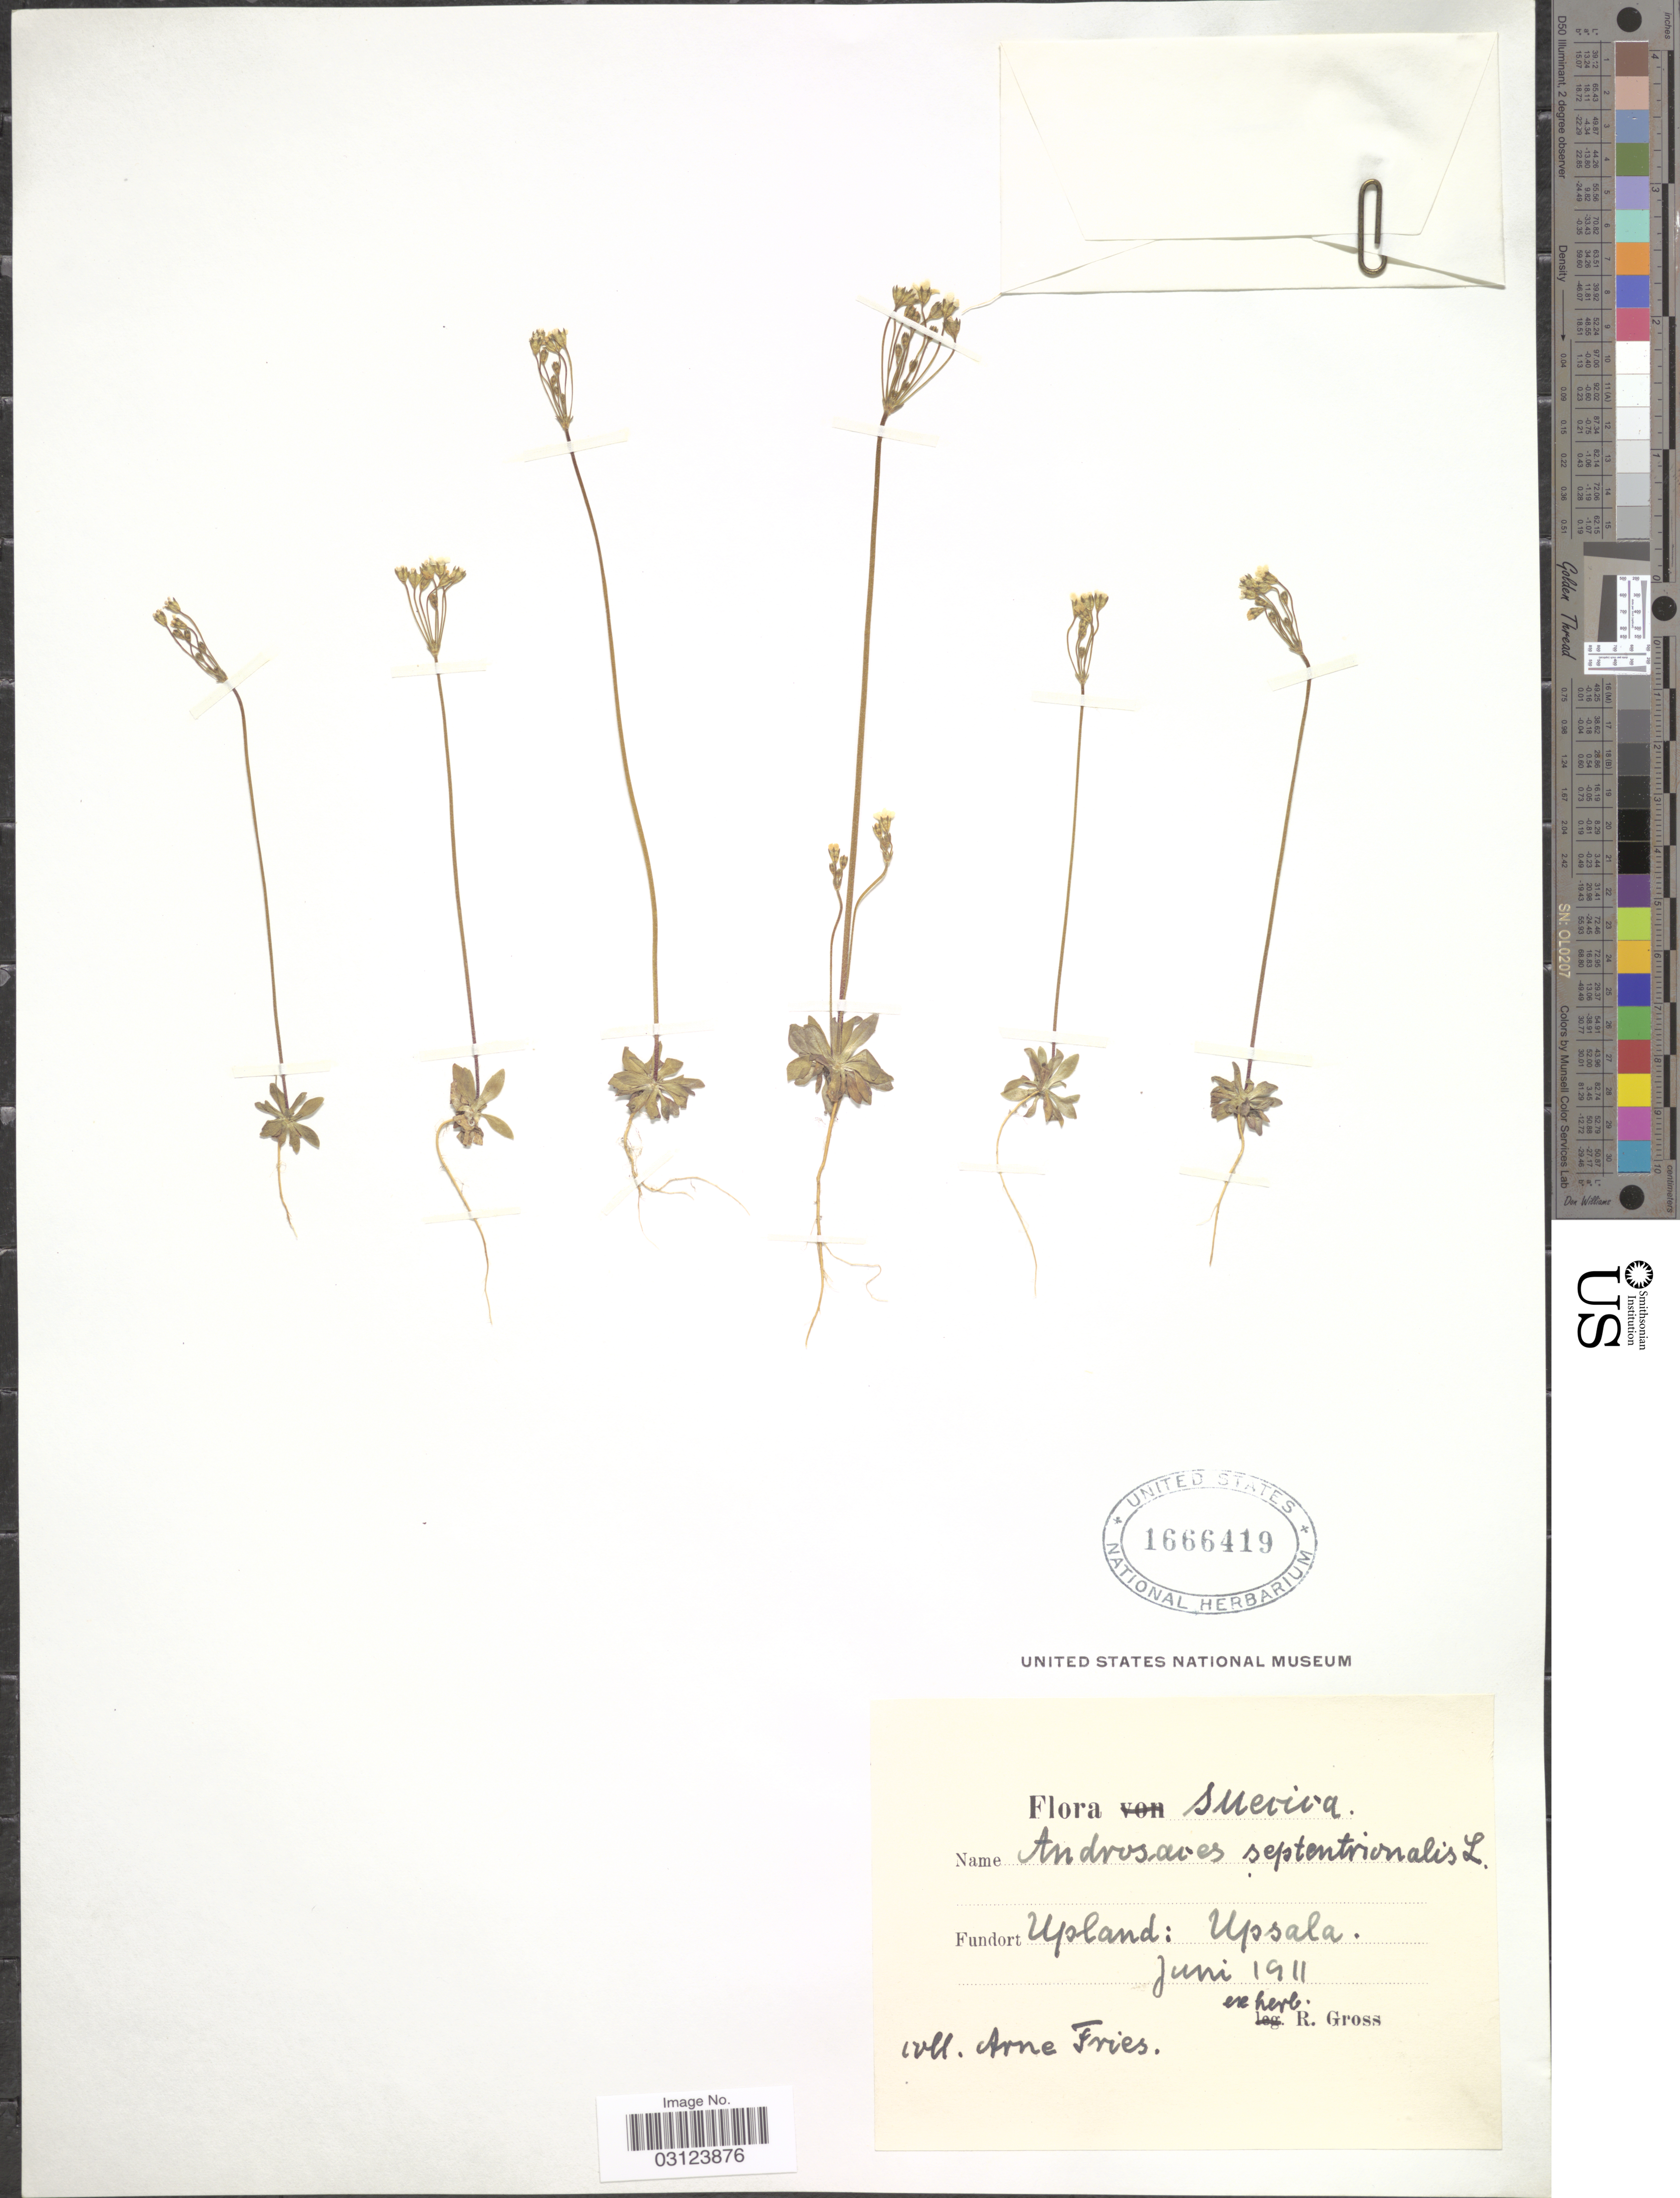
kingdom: Plantae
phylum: Tracheophyta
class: Magnoliopsida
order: Ericales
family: Primulaceae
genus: Androsace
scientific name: Androsace septentrionalis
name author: L.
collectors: E. A. Fries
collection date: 1911-06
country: Sweden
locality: Upland: Upsala.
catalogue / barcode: US 1666419